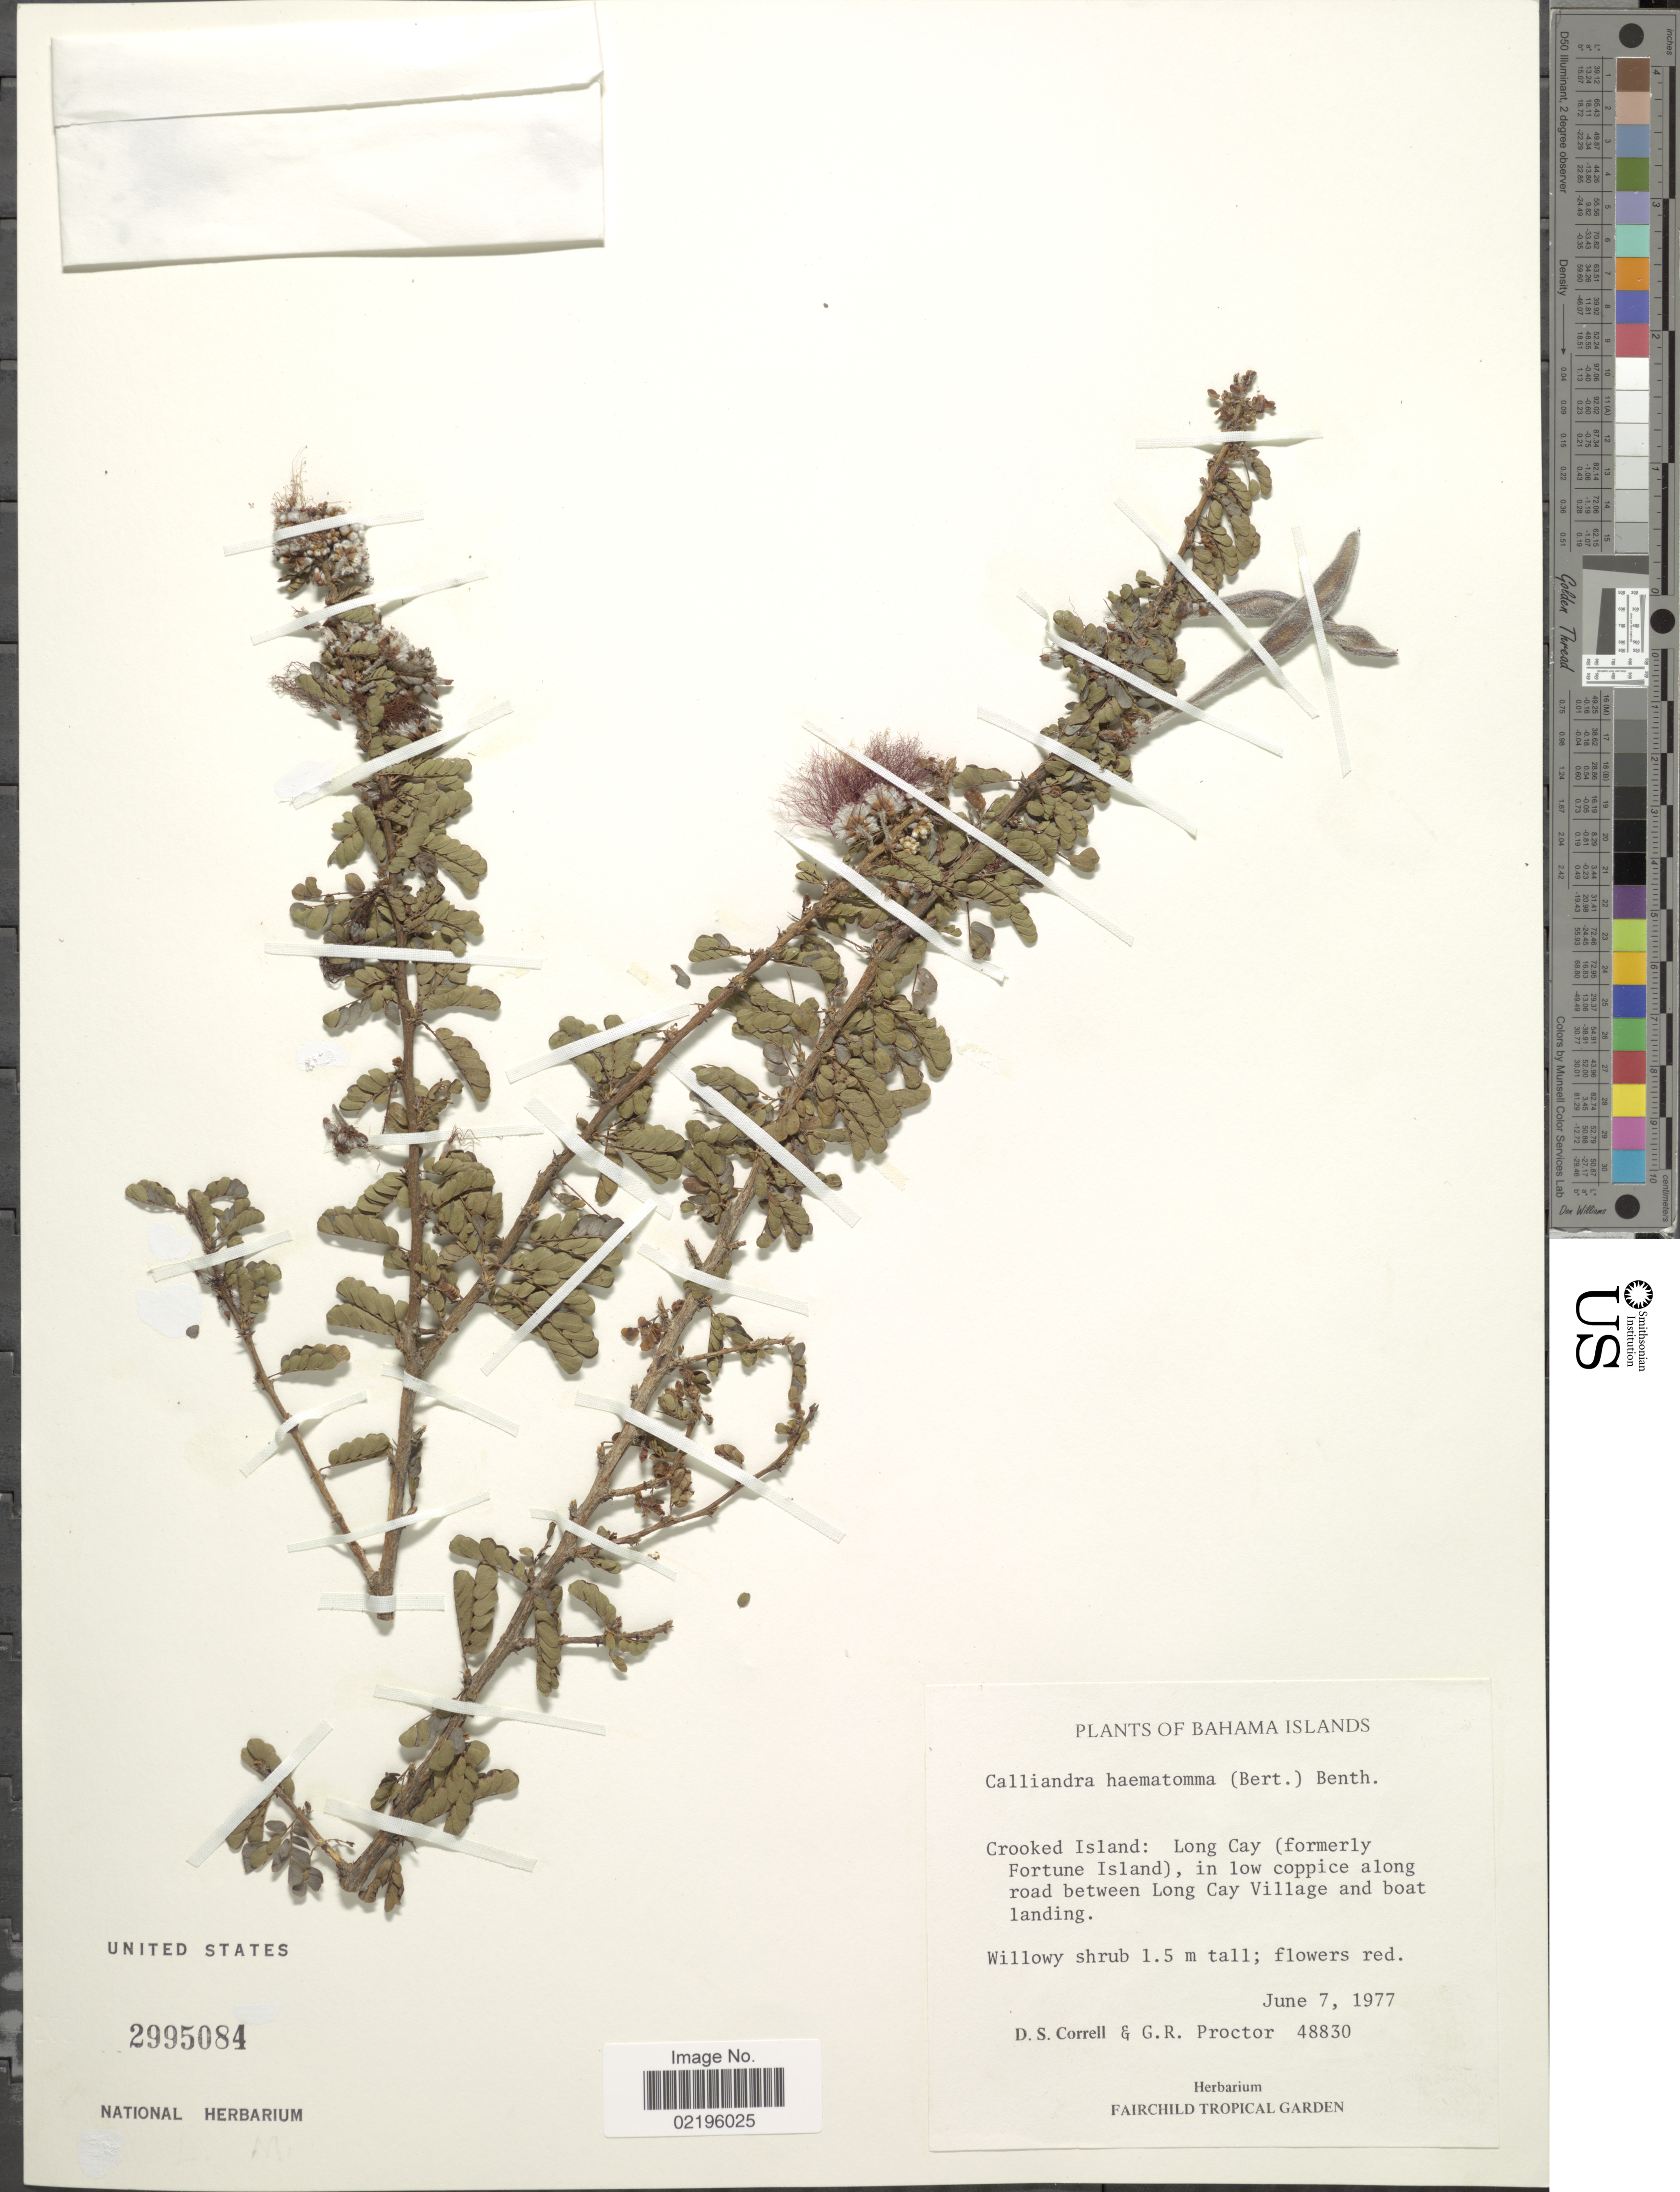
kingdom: Plantae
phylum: Tracheophyta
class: Magnoliopsida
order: Fabales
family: Fabaceae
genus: Calliandra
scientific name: Calliandra haematostoma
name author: (DC.) Urb.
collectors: D. S. Correll & G. Proctor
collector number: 48830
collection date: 1977-06-07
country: Bahamas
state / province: Acklins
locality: Crooked Island: Long Cay (formerly Fortune Island) , in low coppice along road between Long Cay Village and boat landing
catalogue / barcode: US 2995084